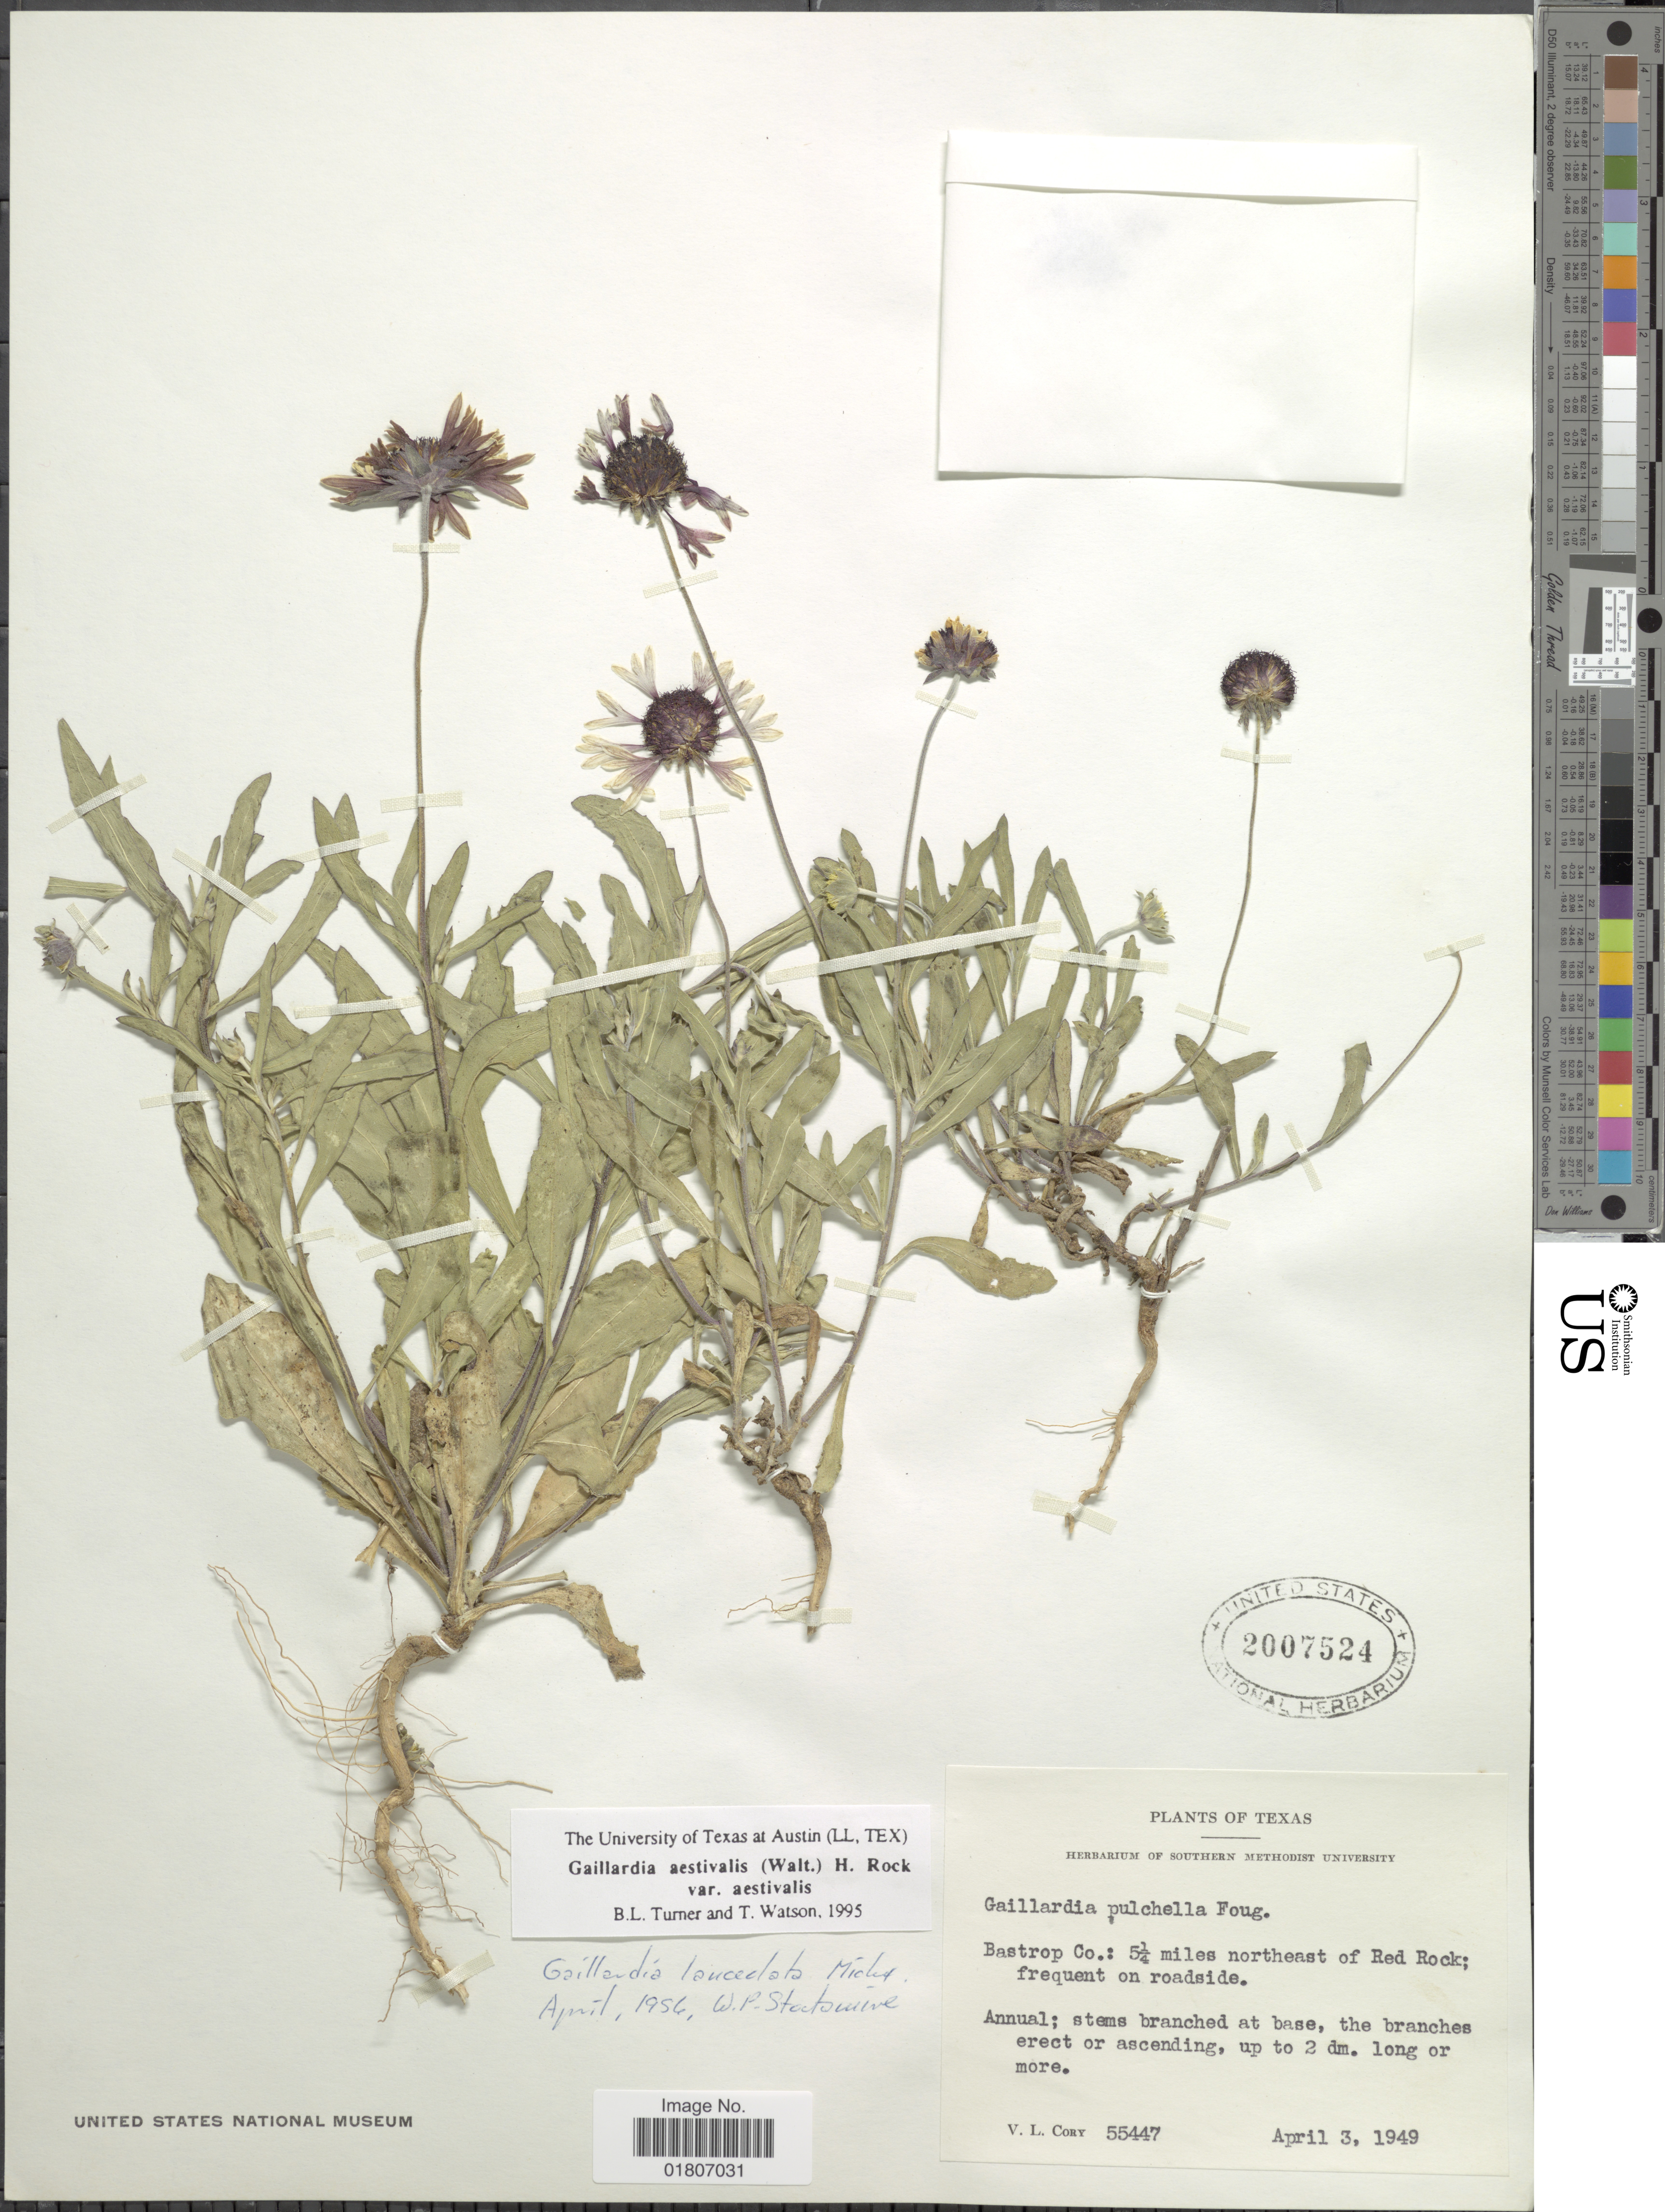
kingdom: Plantae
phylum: Tracheophyta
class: Magnoliopsida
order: Asterales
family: Asteraceae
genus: Gaillardia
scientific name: Gaillardia aestivalis var. aestivalis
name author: (Walter) H. Rock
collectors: V. Cory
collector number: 55447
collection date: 1949-04-03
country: United States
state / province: Texas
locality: Bastrop Co.: 5¼ miles northeast of Red Rock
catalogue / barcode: US 2007524